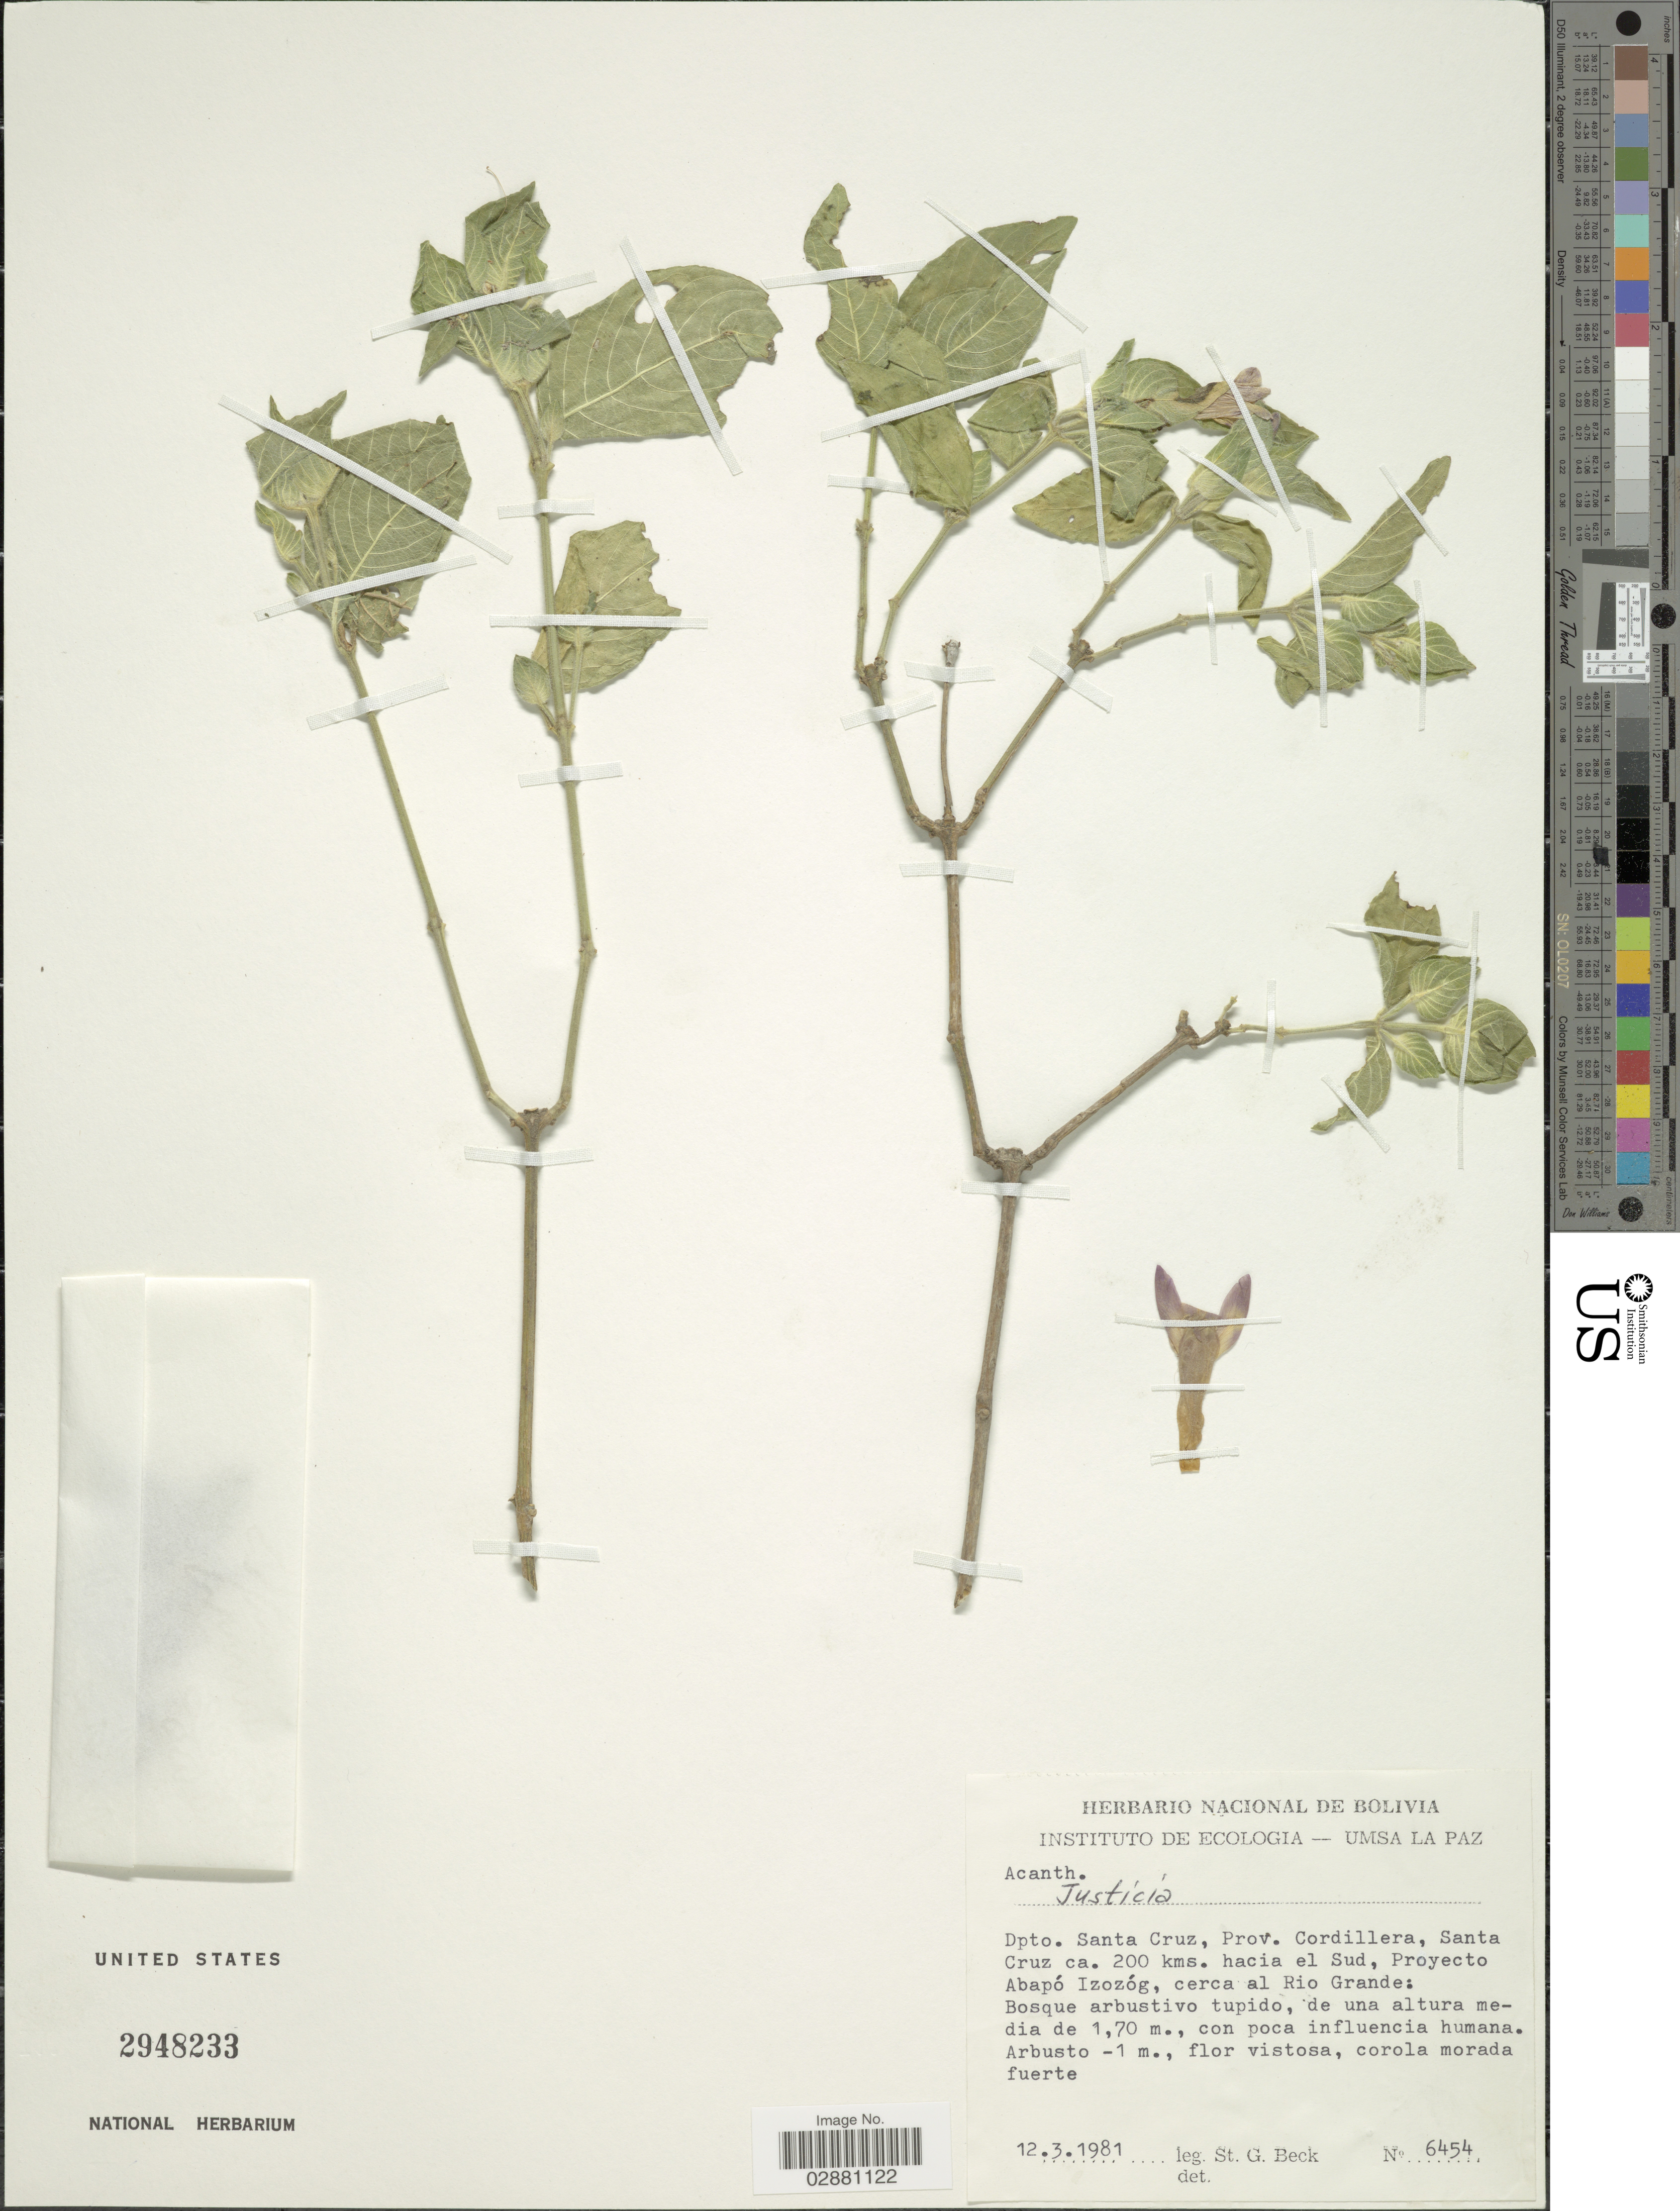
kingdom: Plantae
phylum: Tracheophyta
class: Magnoliopsida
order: Lamiales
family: Acanthaceae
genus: Justicia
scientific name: Justicia thunbergioides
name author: (Lindau) Leonard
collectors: S. Beck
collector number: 6454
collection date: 1981-03-12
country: Bolivia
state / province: Santa Cruz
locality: Dpto. Santa Cruz, Prov. Cordillera, Santa Cruz ca. 200 kms. hacia el Sud, Proyecto Abapó Izozóg, cerca al Rio Grande.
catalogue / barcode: US 2948233